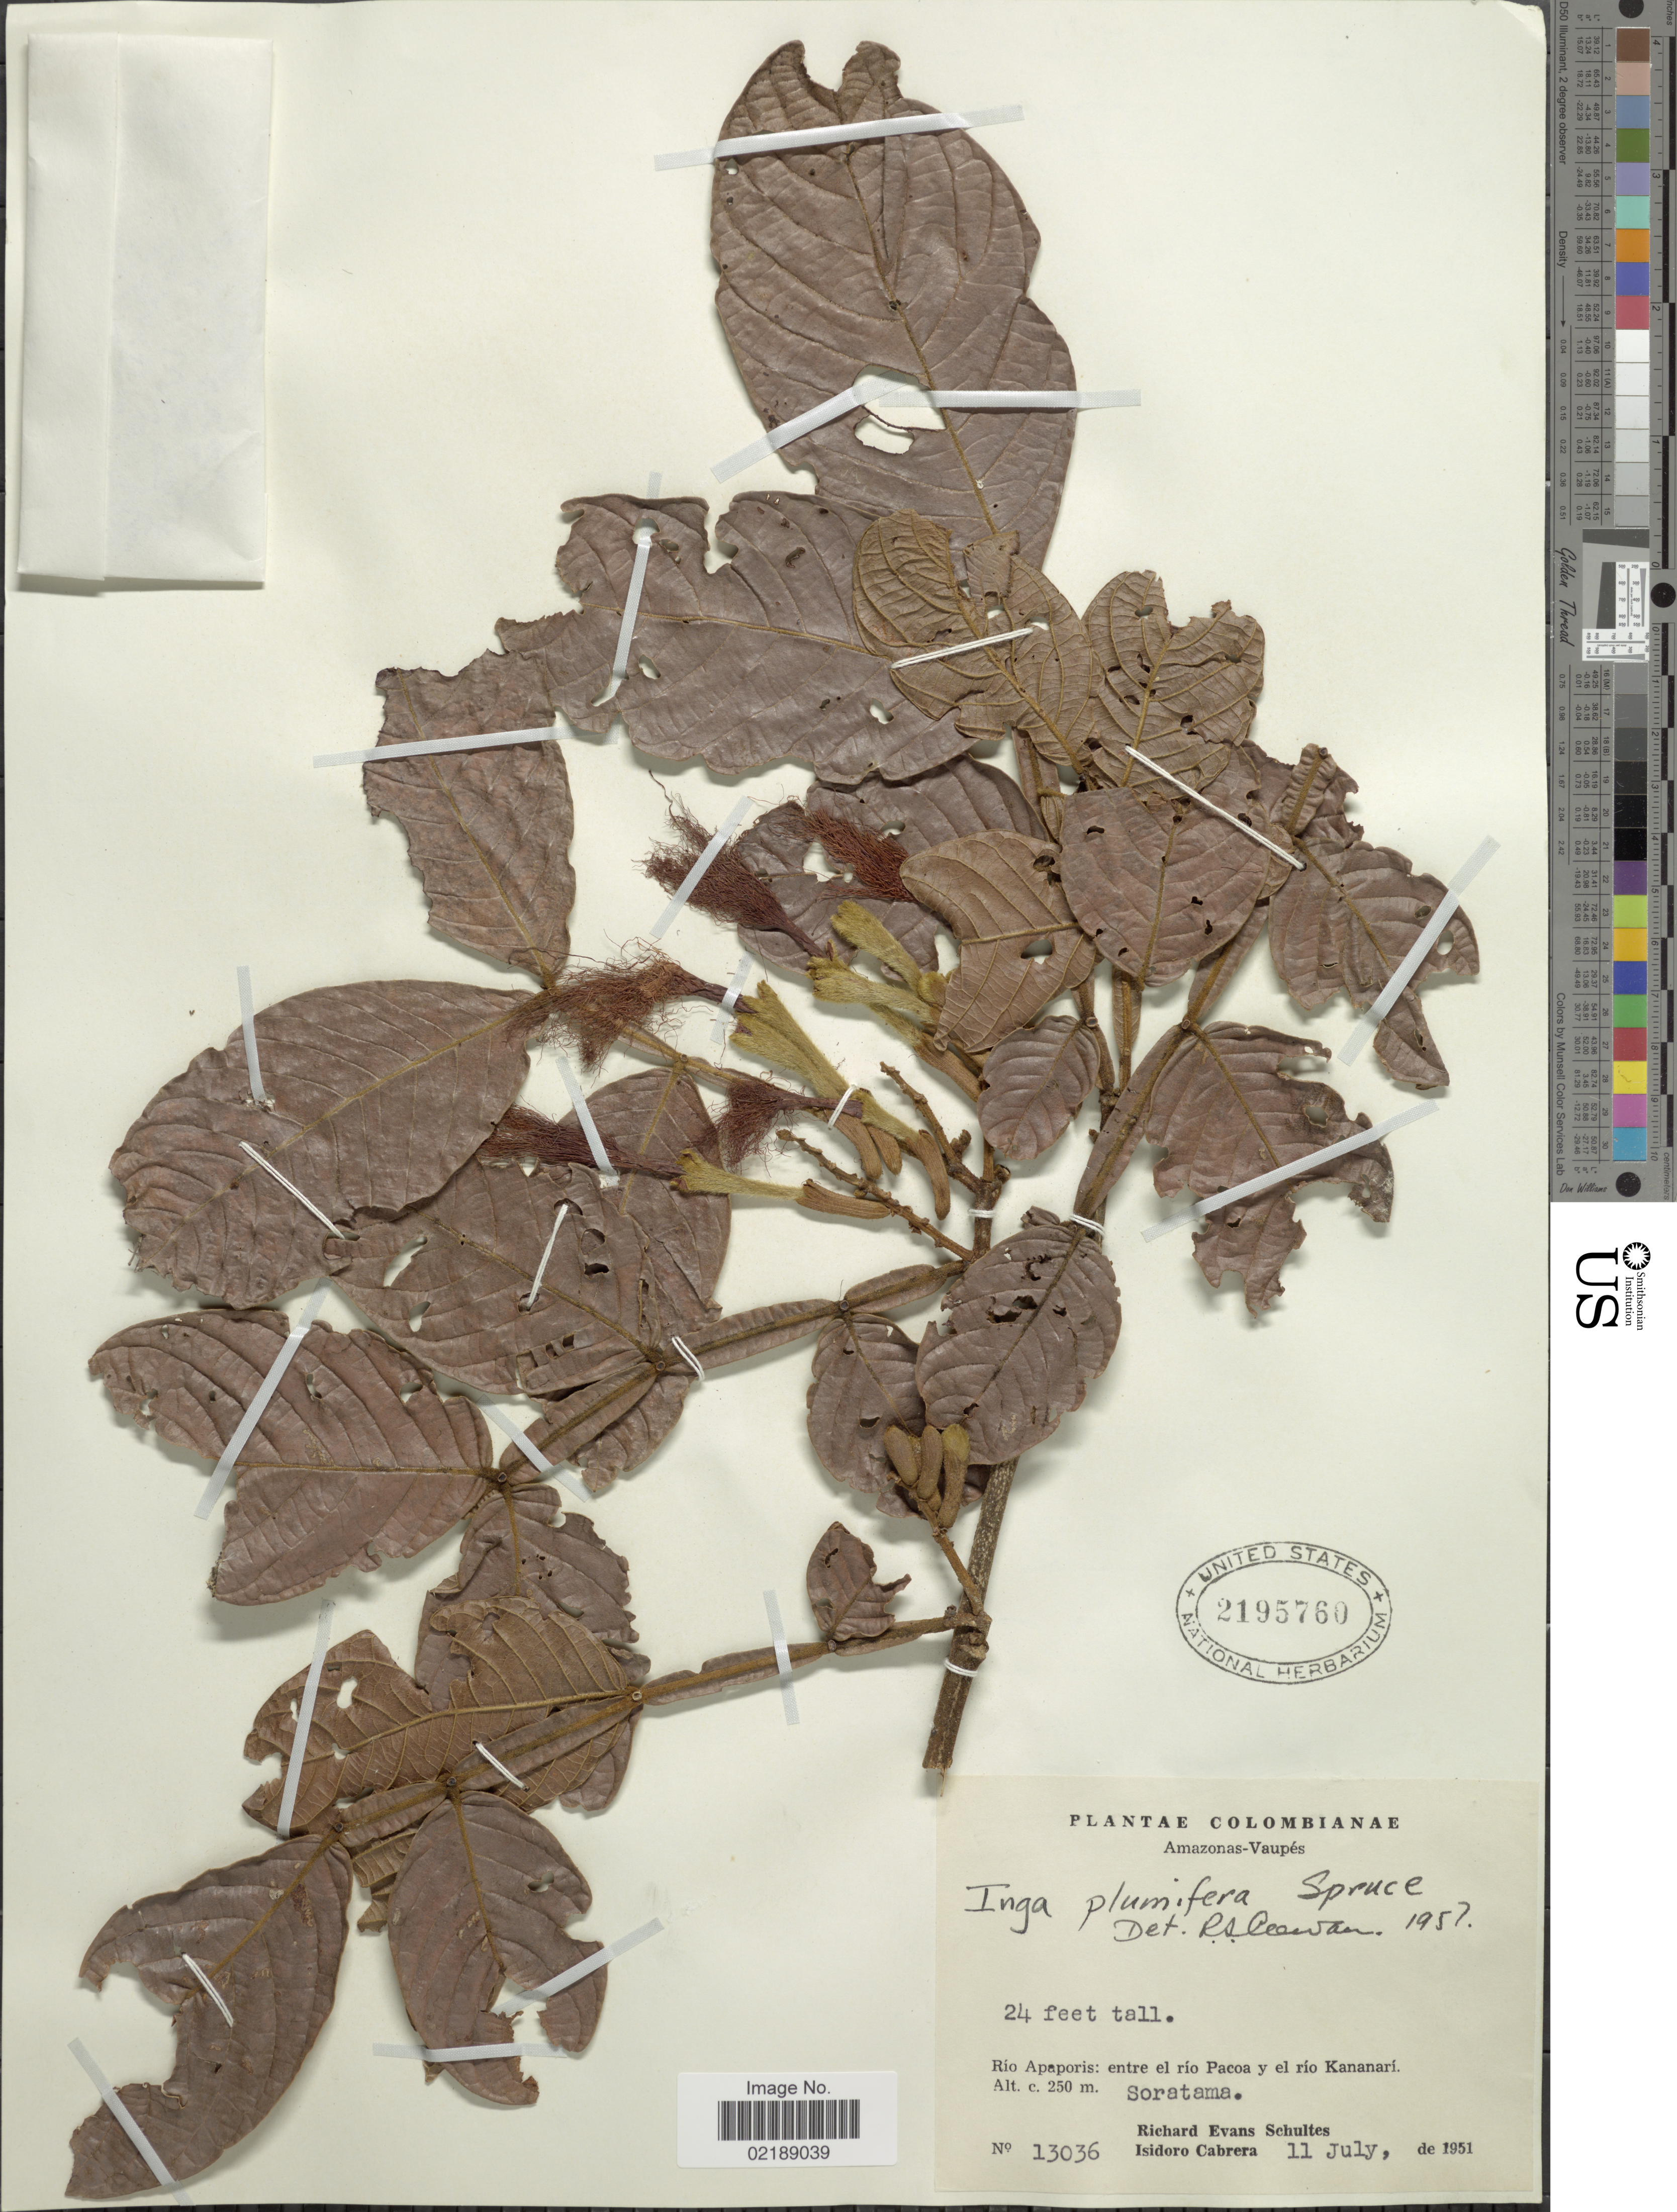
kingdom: Plantae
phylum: Tracheophyta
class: Magnoliopsida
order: Fabales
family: Fabaceae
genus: Inga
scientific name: Inga plumifera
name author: Spruce ex Benth.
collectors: R. E. Schultes & I. Cabrera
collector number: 13036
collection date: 1951-07-11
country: Colombia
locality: Amazonas-Vaupes, Rio Apaporis, entre el Pacoa y el Rio Kananari, Soratama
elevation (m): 250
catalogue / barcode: US 2195760